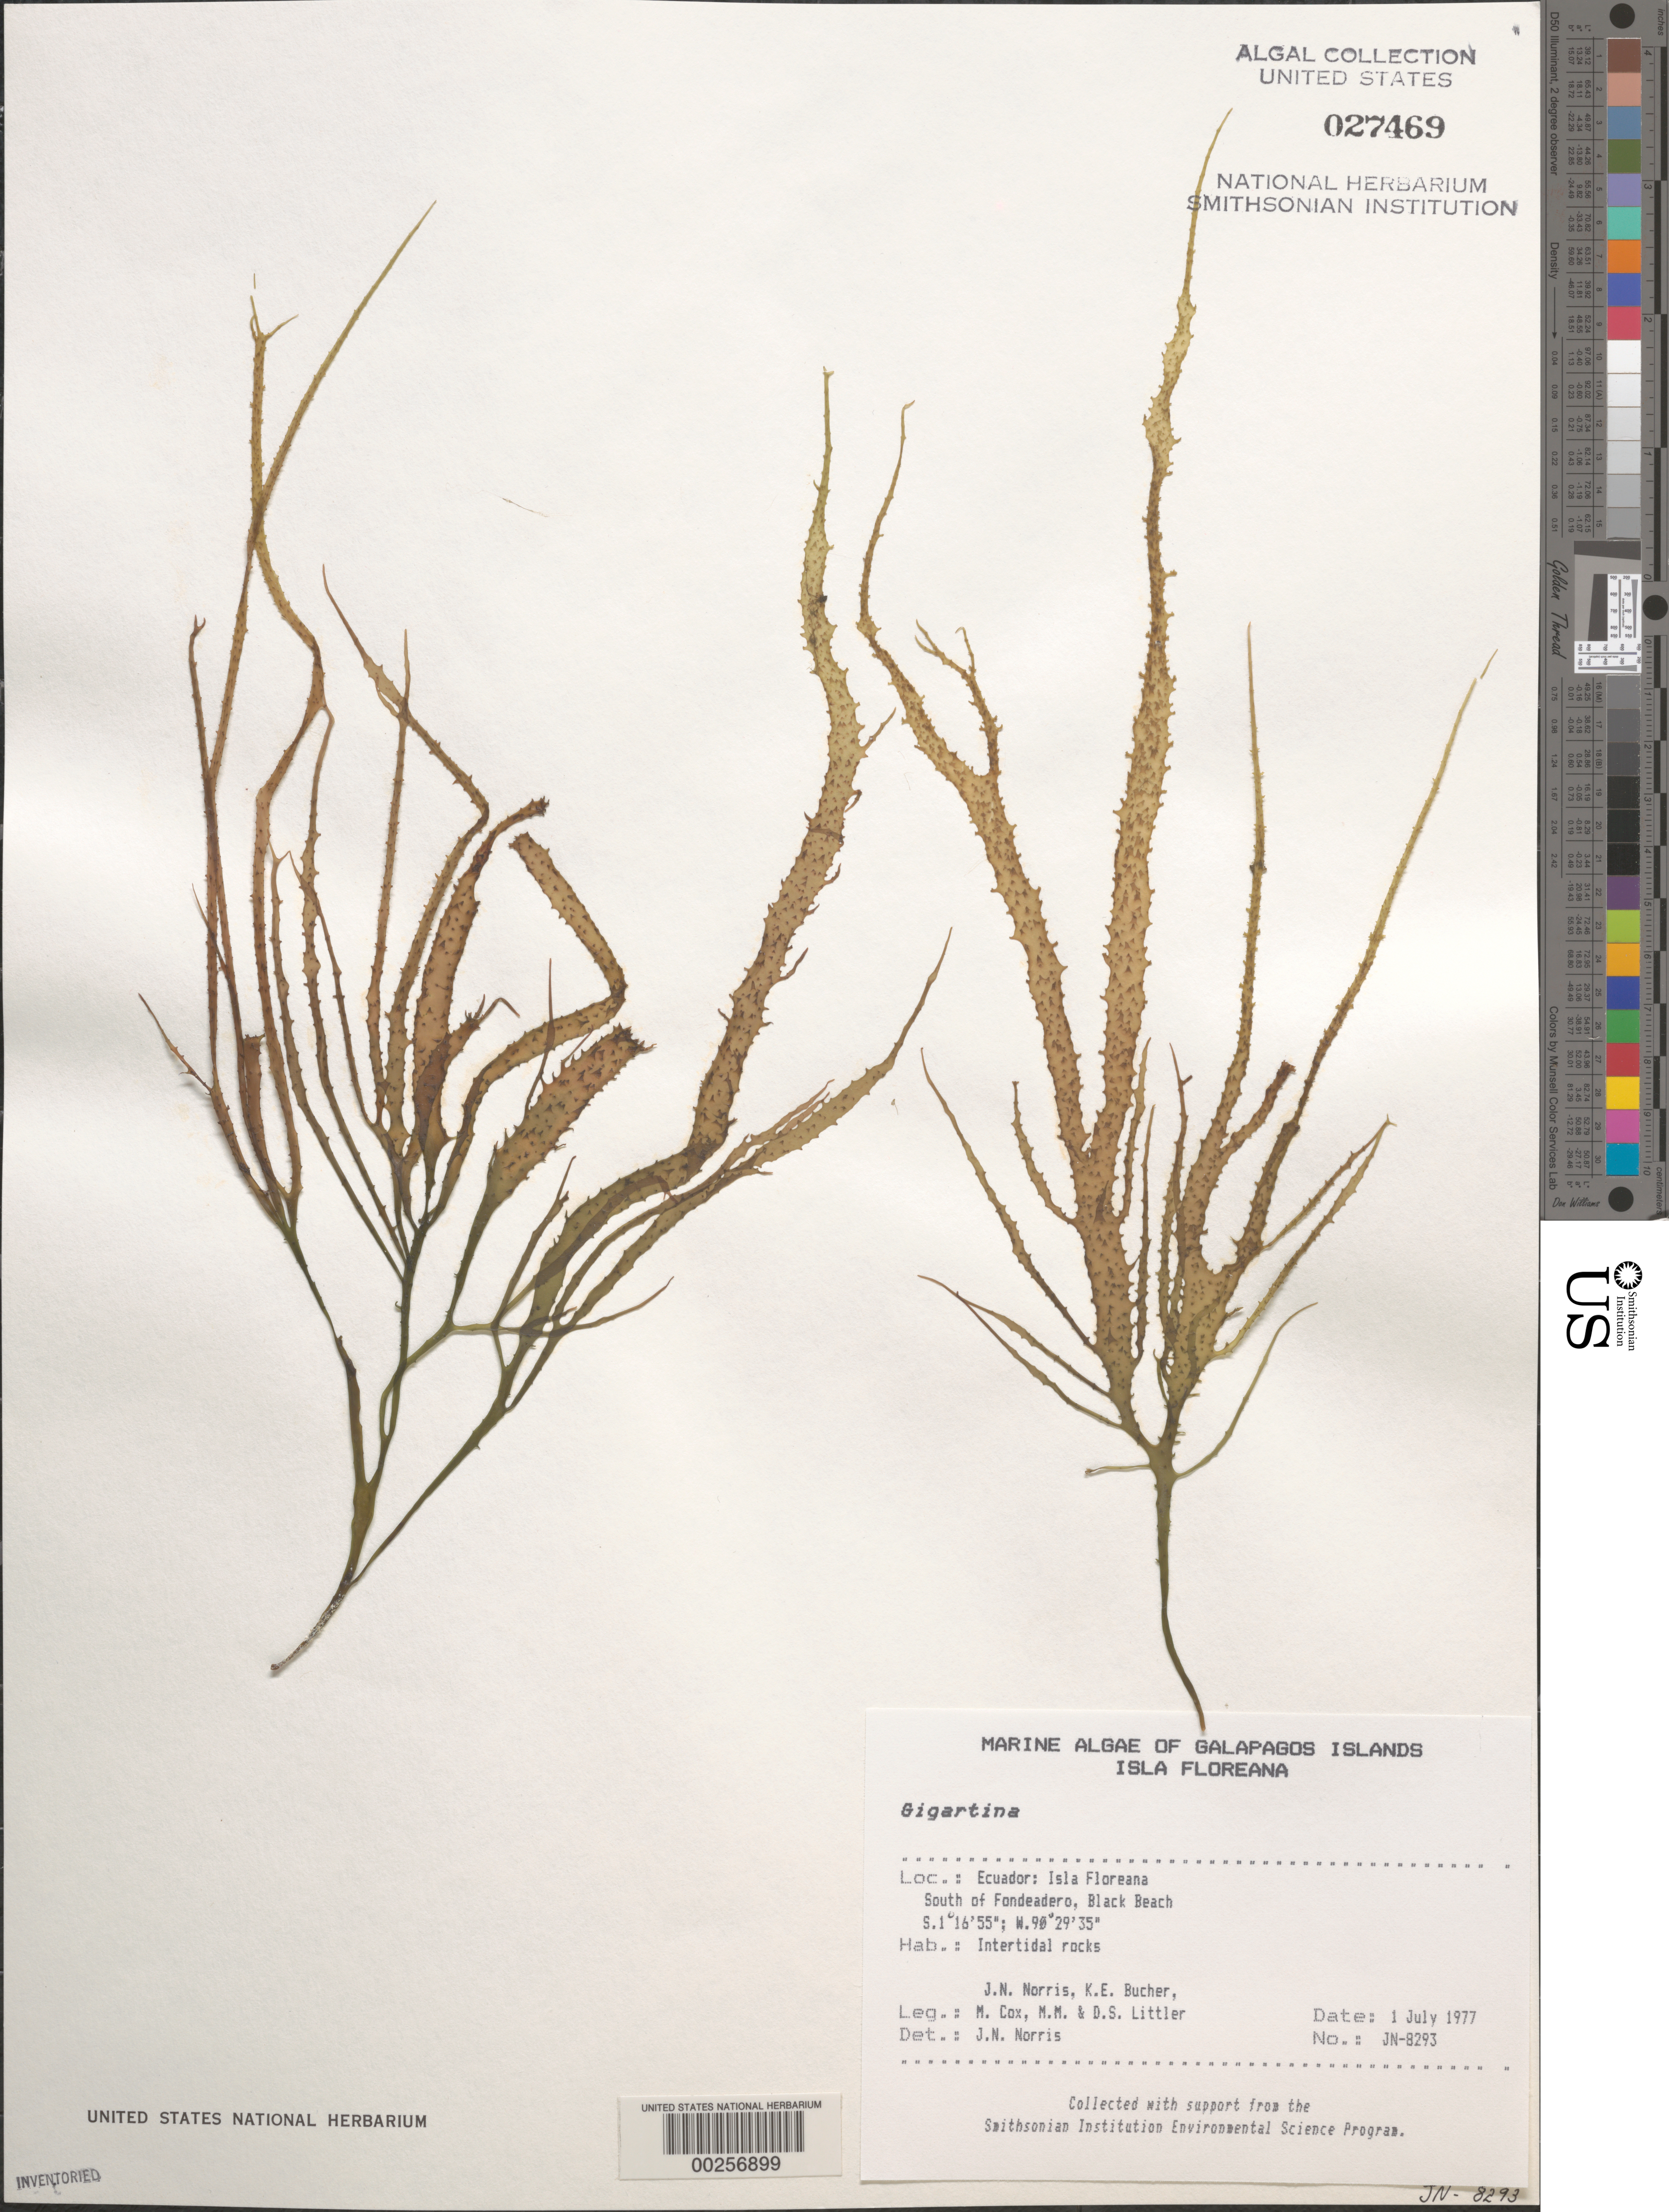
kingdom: Plantae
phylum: Rhodophyta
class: Florideophyceae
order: Gigartinales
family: Gigartinaceae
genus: Gigartina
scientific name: Gigartina sp.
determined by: Norris, James N.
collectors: J. N. Norris, K. E. Bucher, M. Cox, M. M. Littler & D. S. Littler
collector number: JN-8293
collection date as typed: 01 Jul 1977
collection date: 1977-07-01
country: Ecuador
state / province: Colón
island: Floreana [Charles, Santa Maria]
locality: Black Beach south of Fondeadero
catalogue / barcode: US 27469